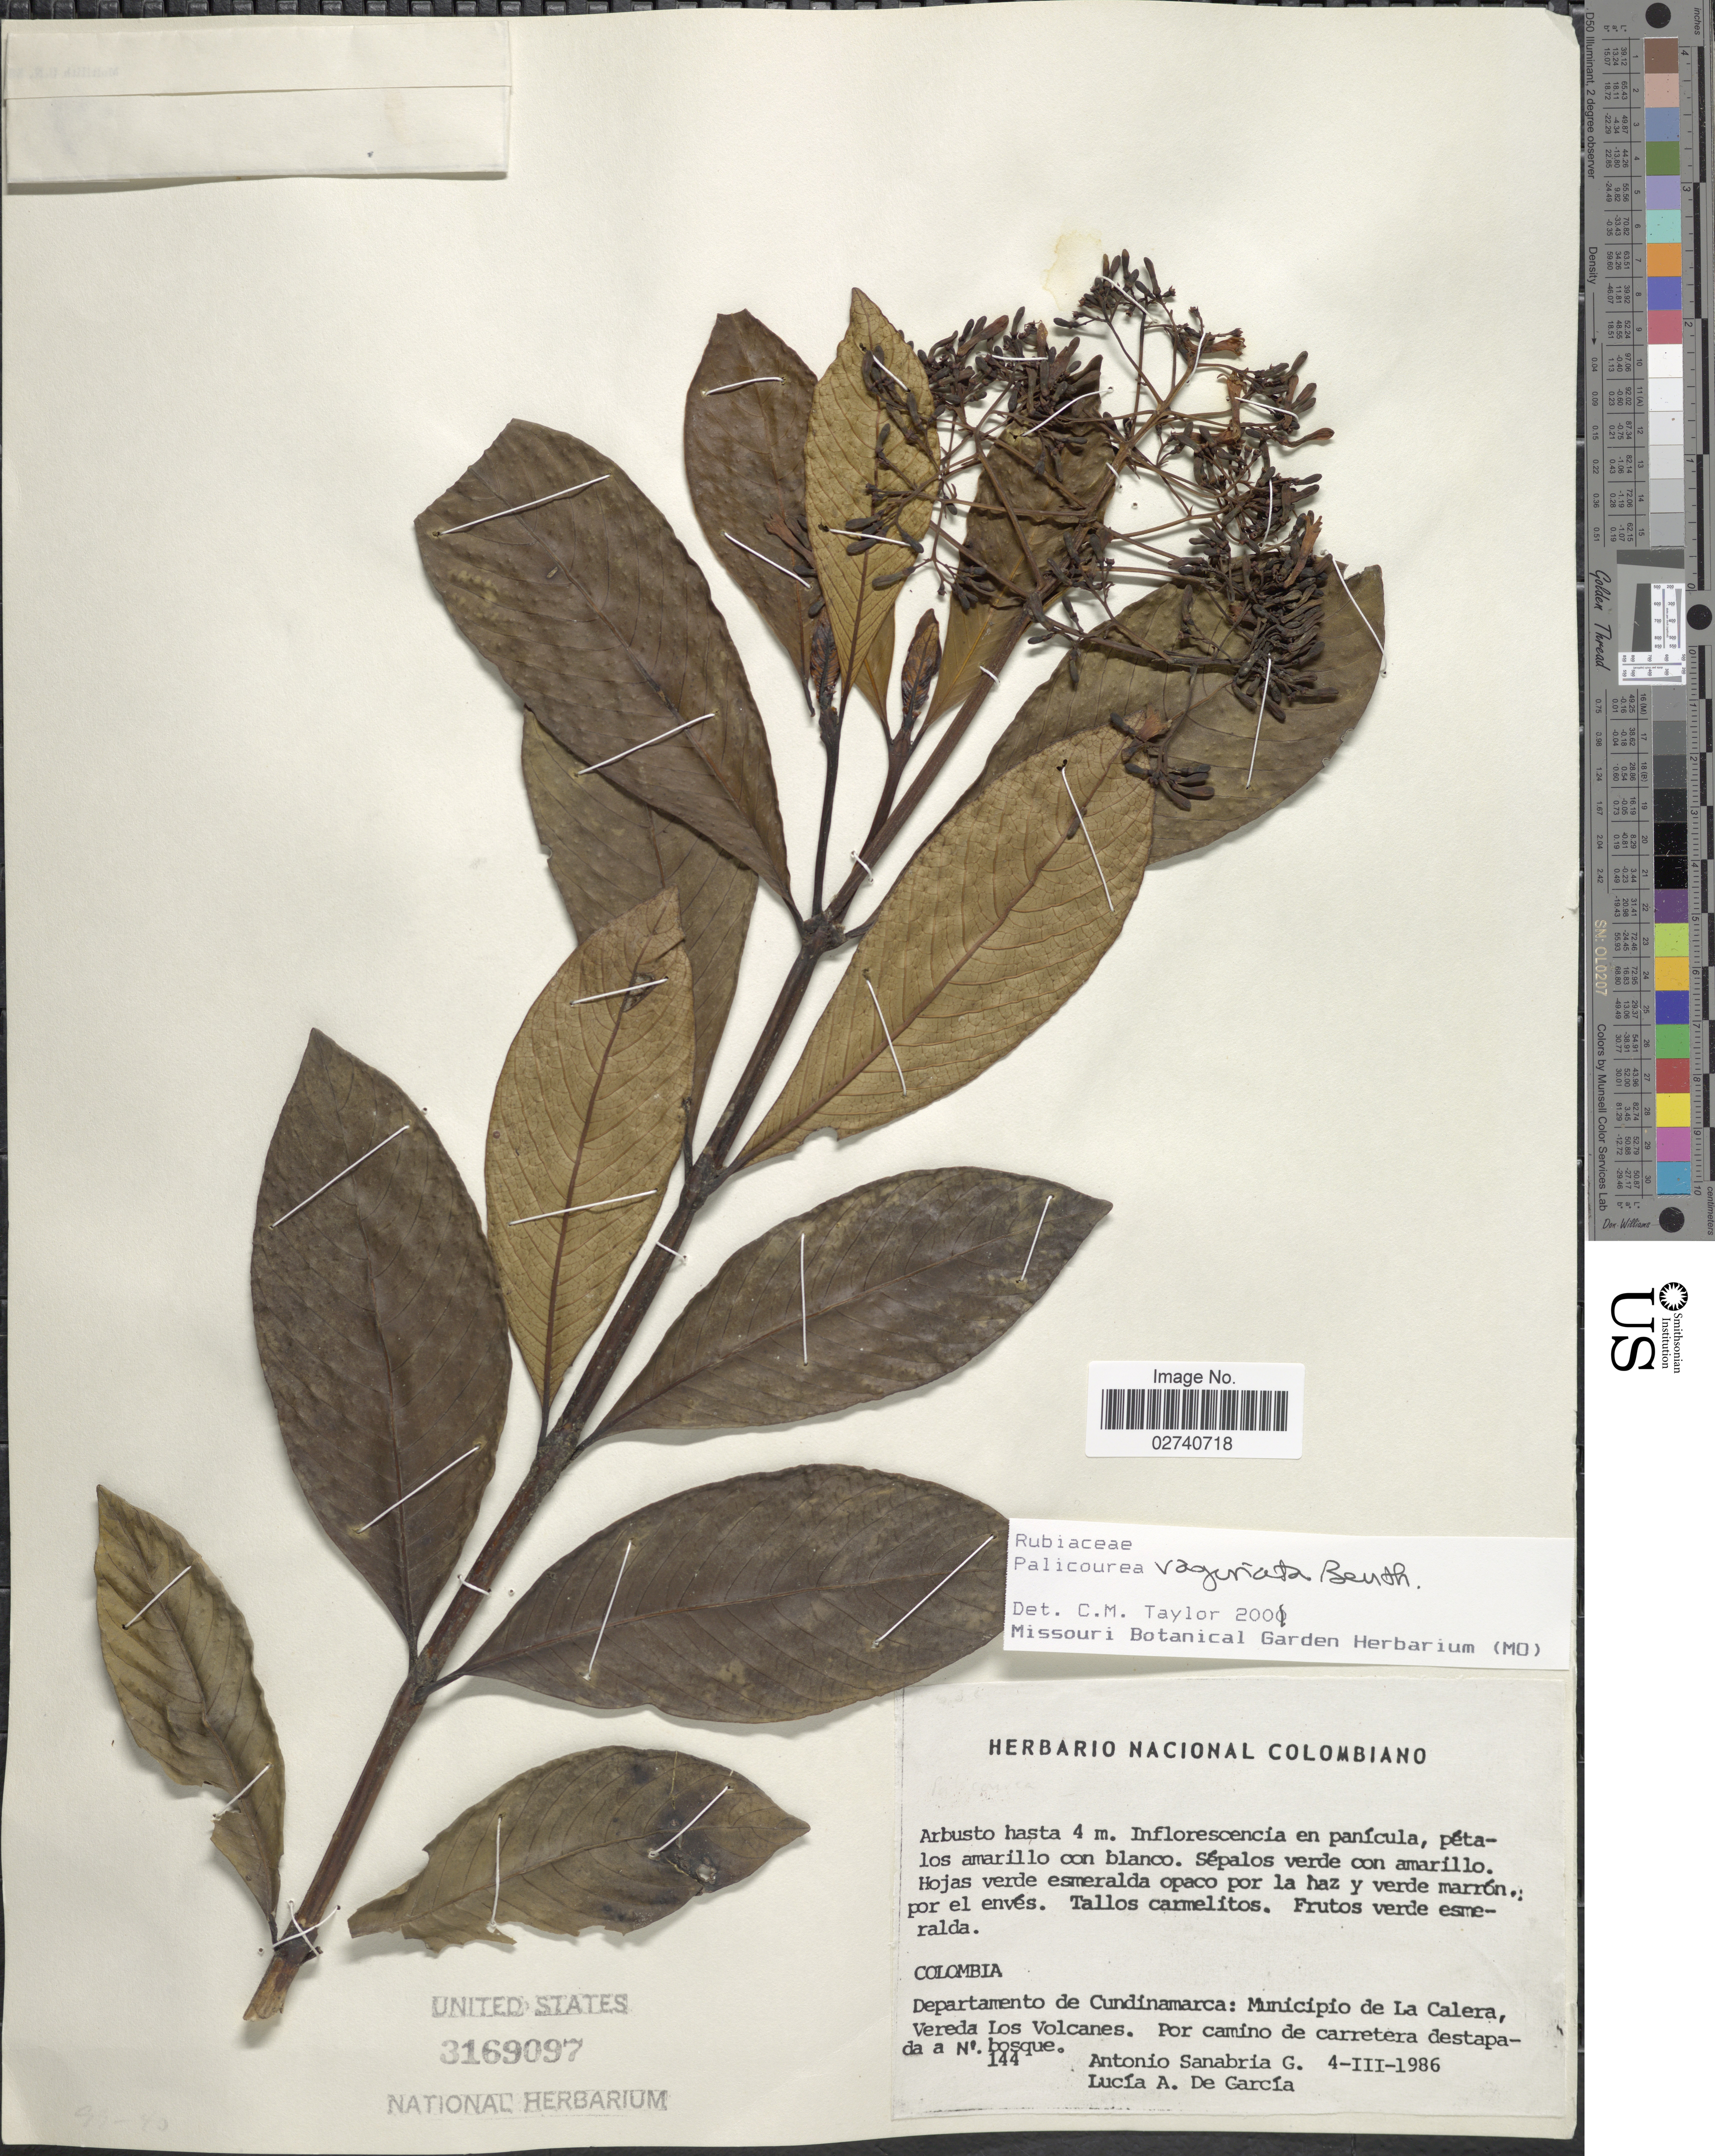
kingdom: Plantae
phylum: Tracheophyta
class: Magnoliopsida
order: Gentianales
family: Rubiaceae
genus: Palicourea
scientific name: Palicourea vaginata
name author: Benth.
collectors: A. Sanabria G. & L. De García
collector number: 144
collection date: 1986-03-04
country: Colombia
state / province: Cundinamarca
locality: Municipio de La Calera, Vereda Los Volcanes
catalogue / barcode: US 3169097